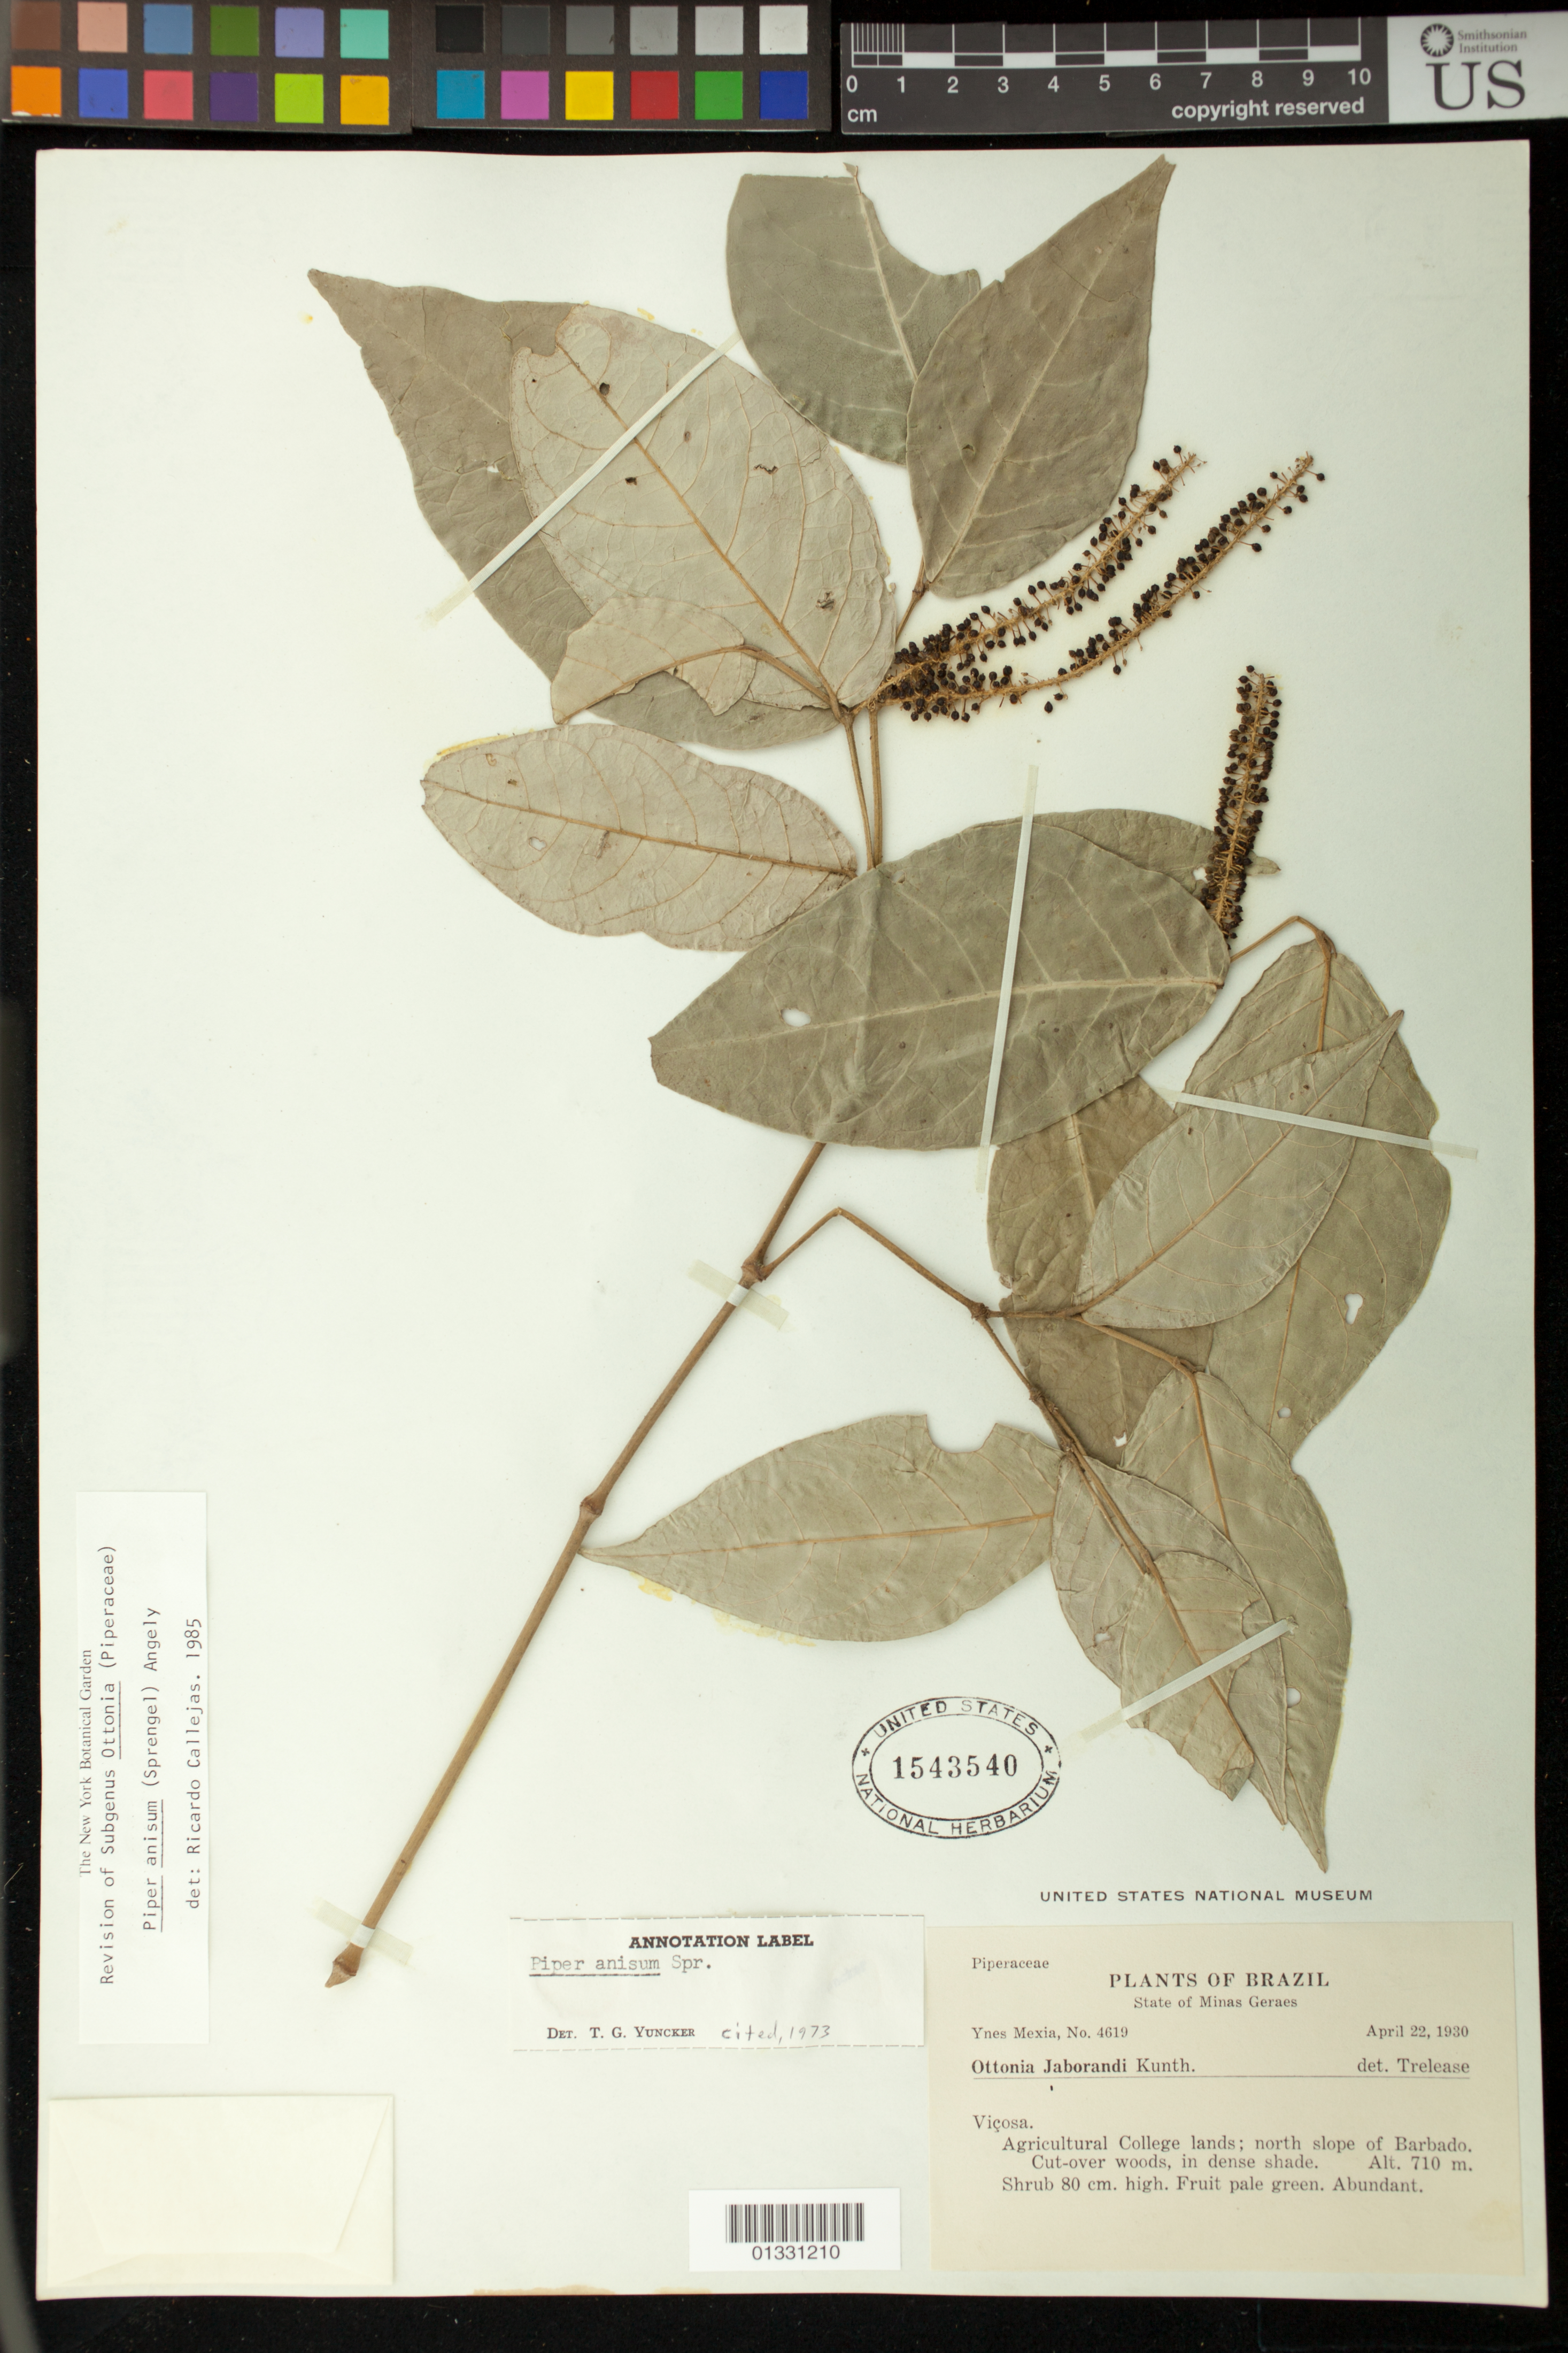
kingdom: Plantae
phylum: Tracheophyta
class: Magnoliopsida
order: Piperales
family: Piperaceae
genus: Piper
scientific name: Piper anisum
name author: (Spreng.) Angely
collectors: Y. Mexia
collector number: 4619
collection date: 1930-04-22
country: Brazil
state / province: Minas Gerais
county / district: Viçosa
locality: Agricultural College lands; north slope of Barbado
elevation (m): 710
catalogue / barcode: US 1543540